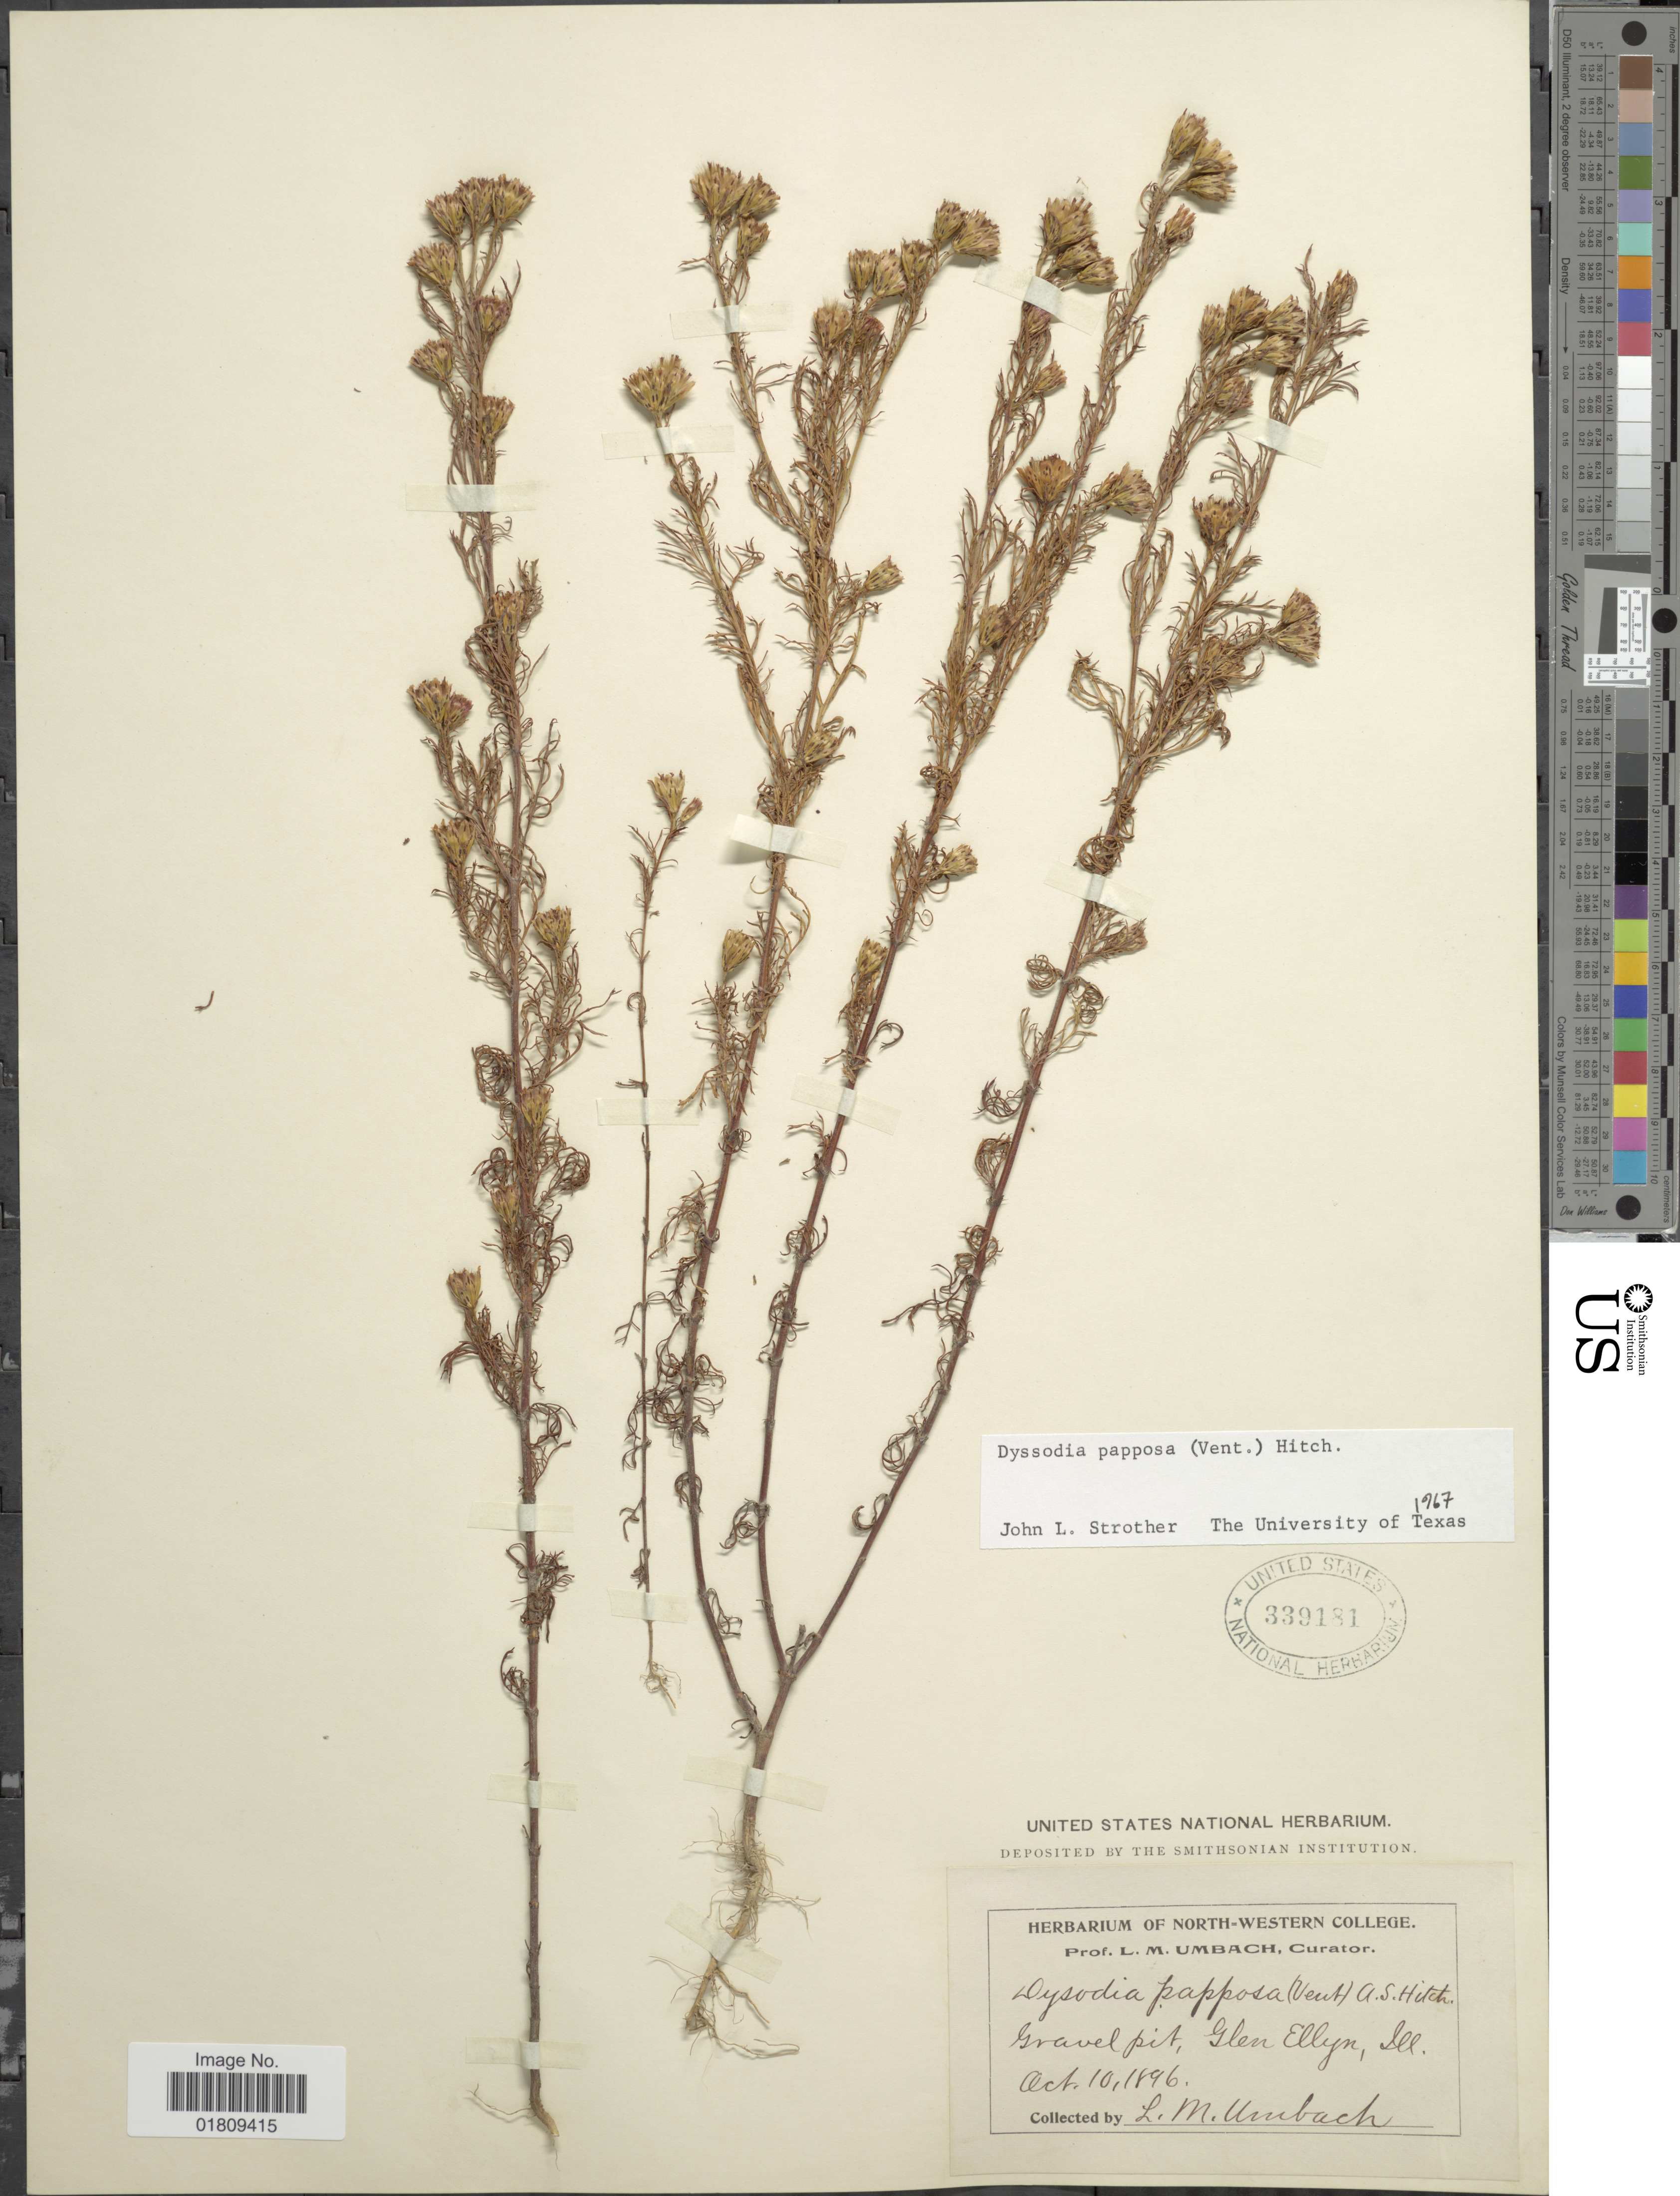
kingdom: Plantae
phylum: Tracheophyta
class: Magnoliopsida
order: Asterales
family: Asteraceae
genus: Dyssodia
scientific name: Dyssodia papposa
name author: (Vent.) Hitchc.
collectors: L. M. Umbach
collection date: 1896-10-10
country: United States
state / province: Illinois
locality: Gravel pit, Glen Ellyn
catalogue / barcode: US 339181